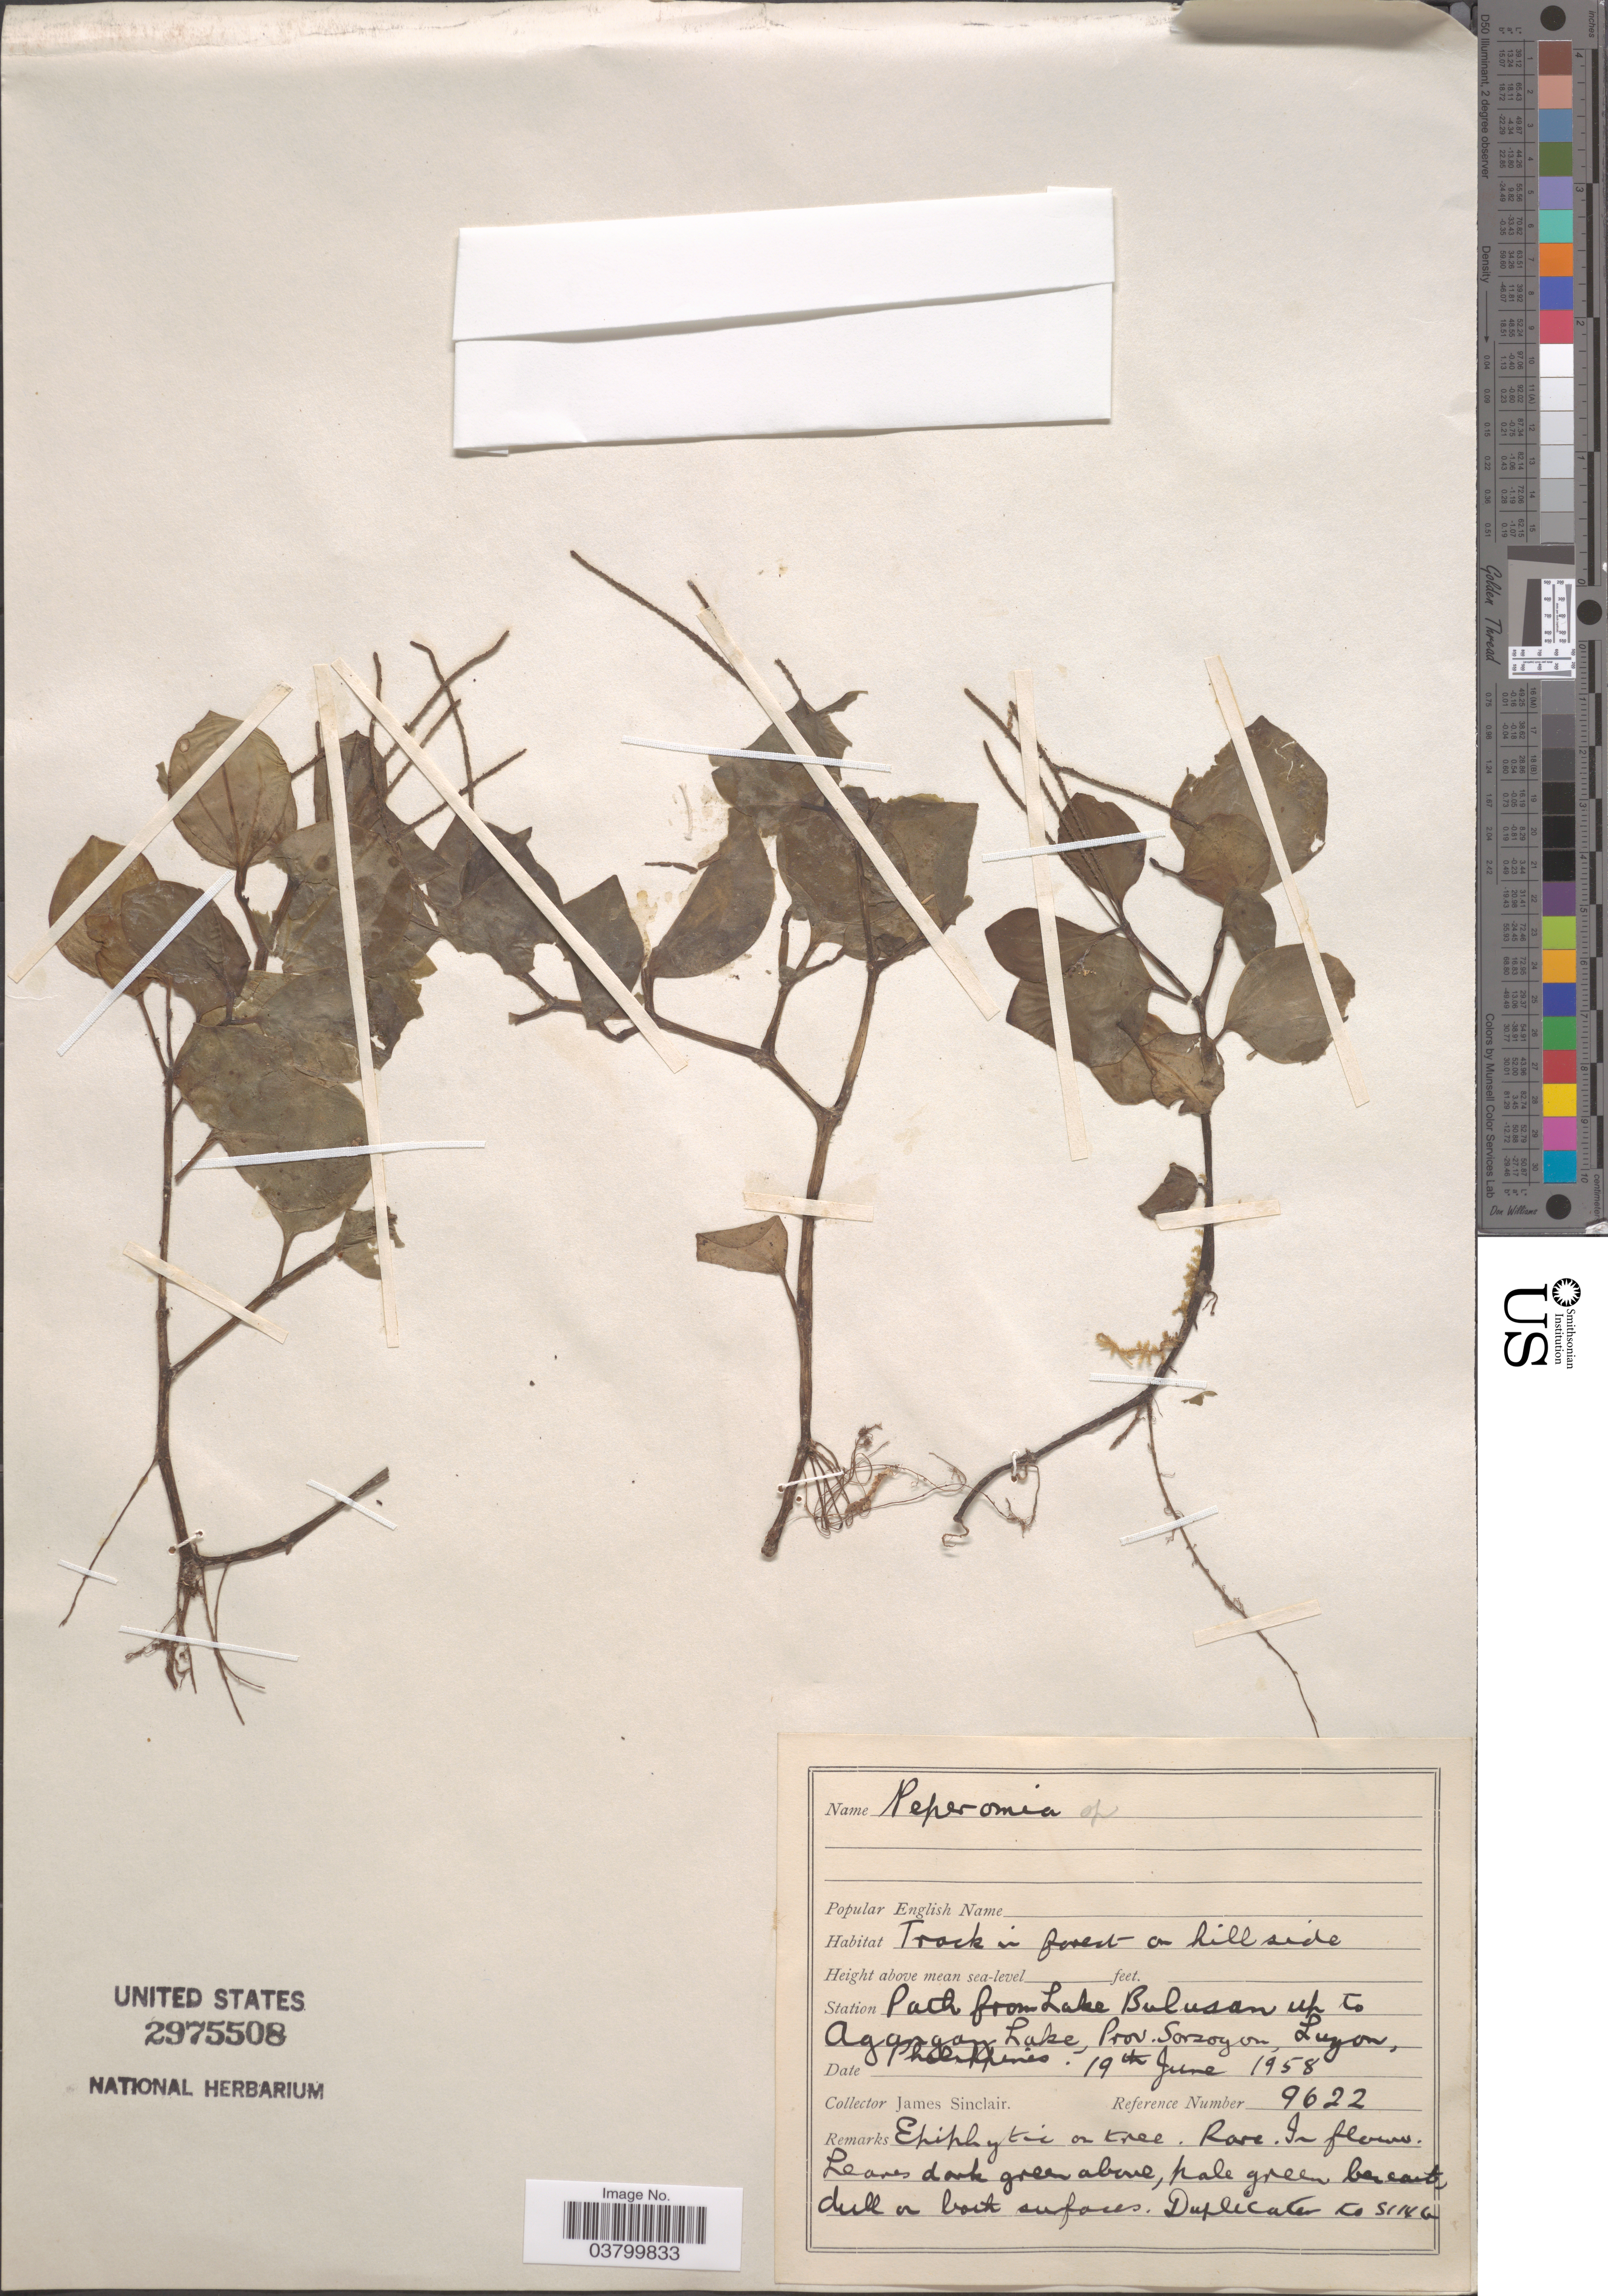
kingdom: Plantae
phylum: Tracheophyta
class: Magnoliopsida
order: Piperales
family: Piperaceae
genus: Peperomia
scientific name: Peperomia sp.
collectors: J. Sinclair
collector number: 9622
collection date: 1958-06-19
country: Philippines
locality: Track in forest on hillside. Station Path from Lake Bulusan up to Agangan Lake, Prov. Sorsogon, Luzon.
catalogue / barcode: US 2975508